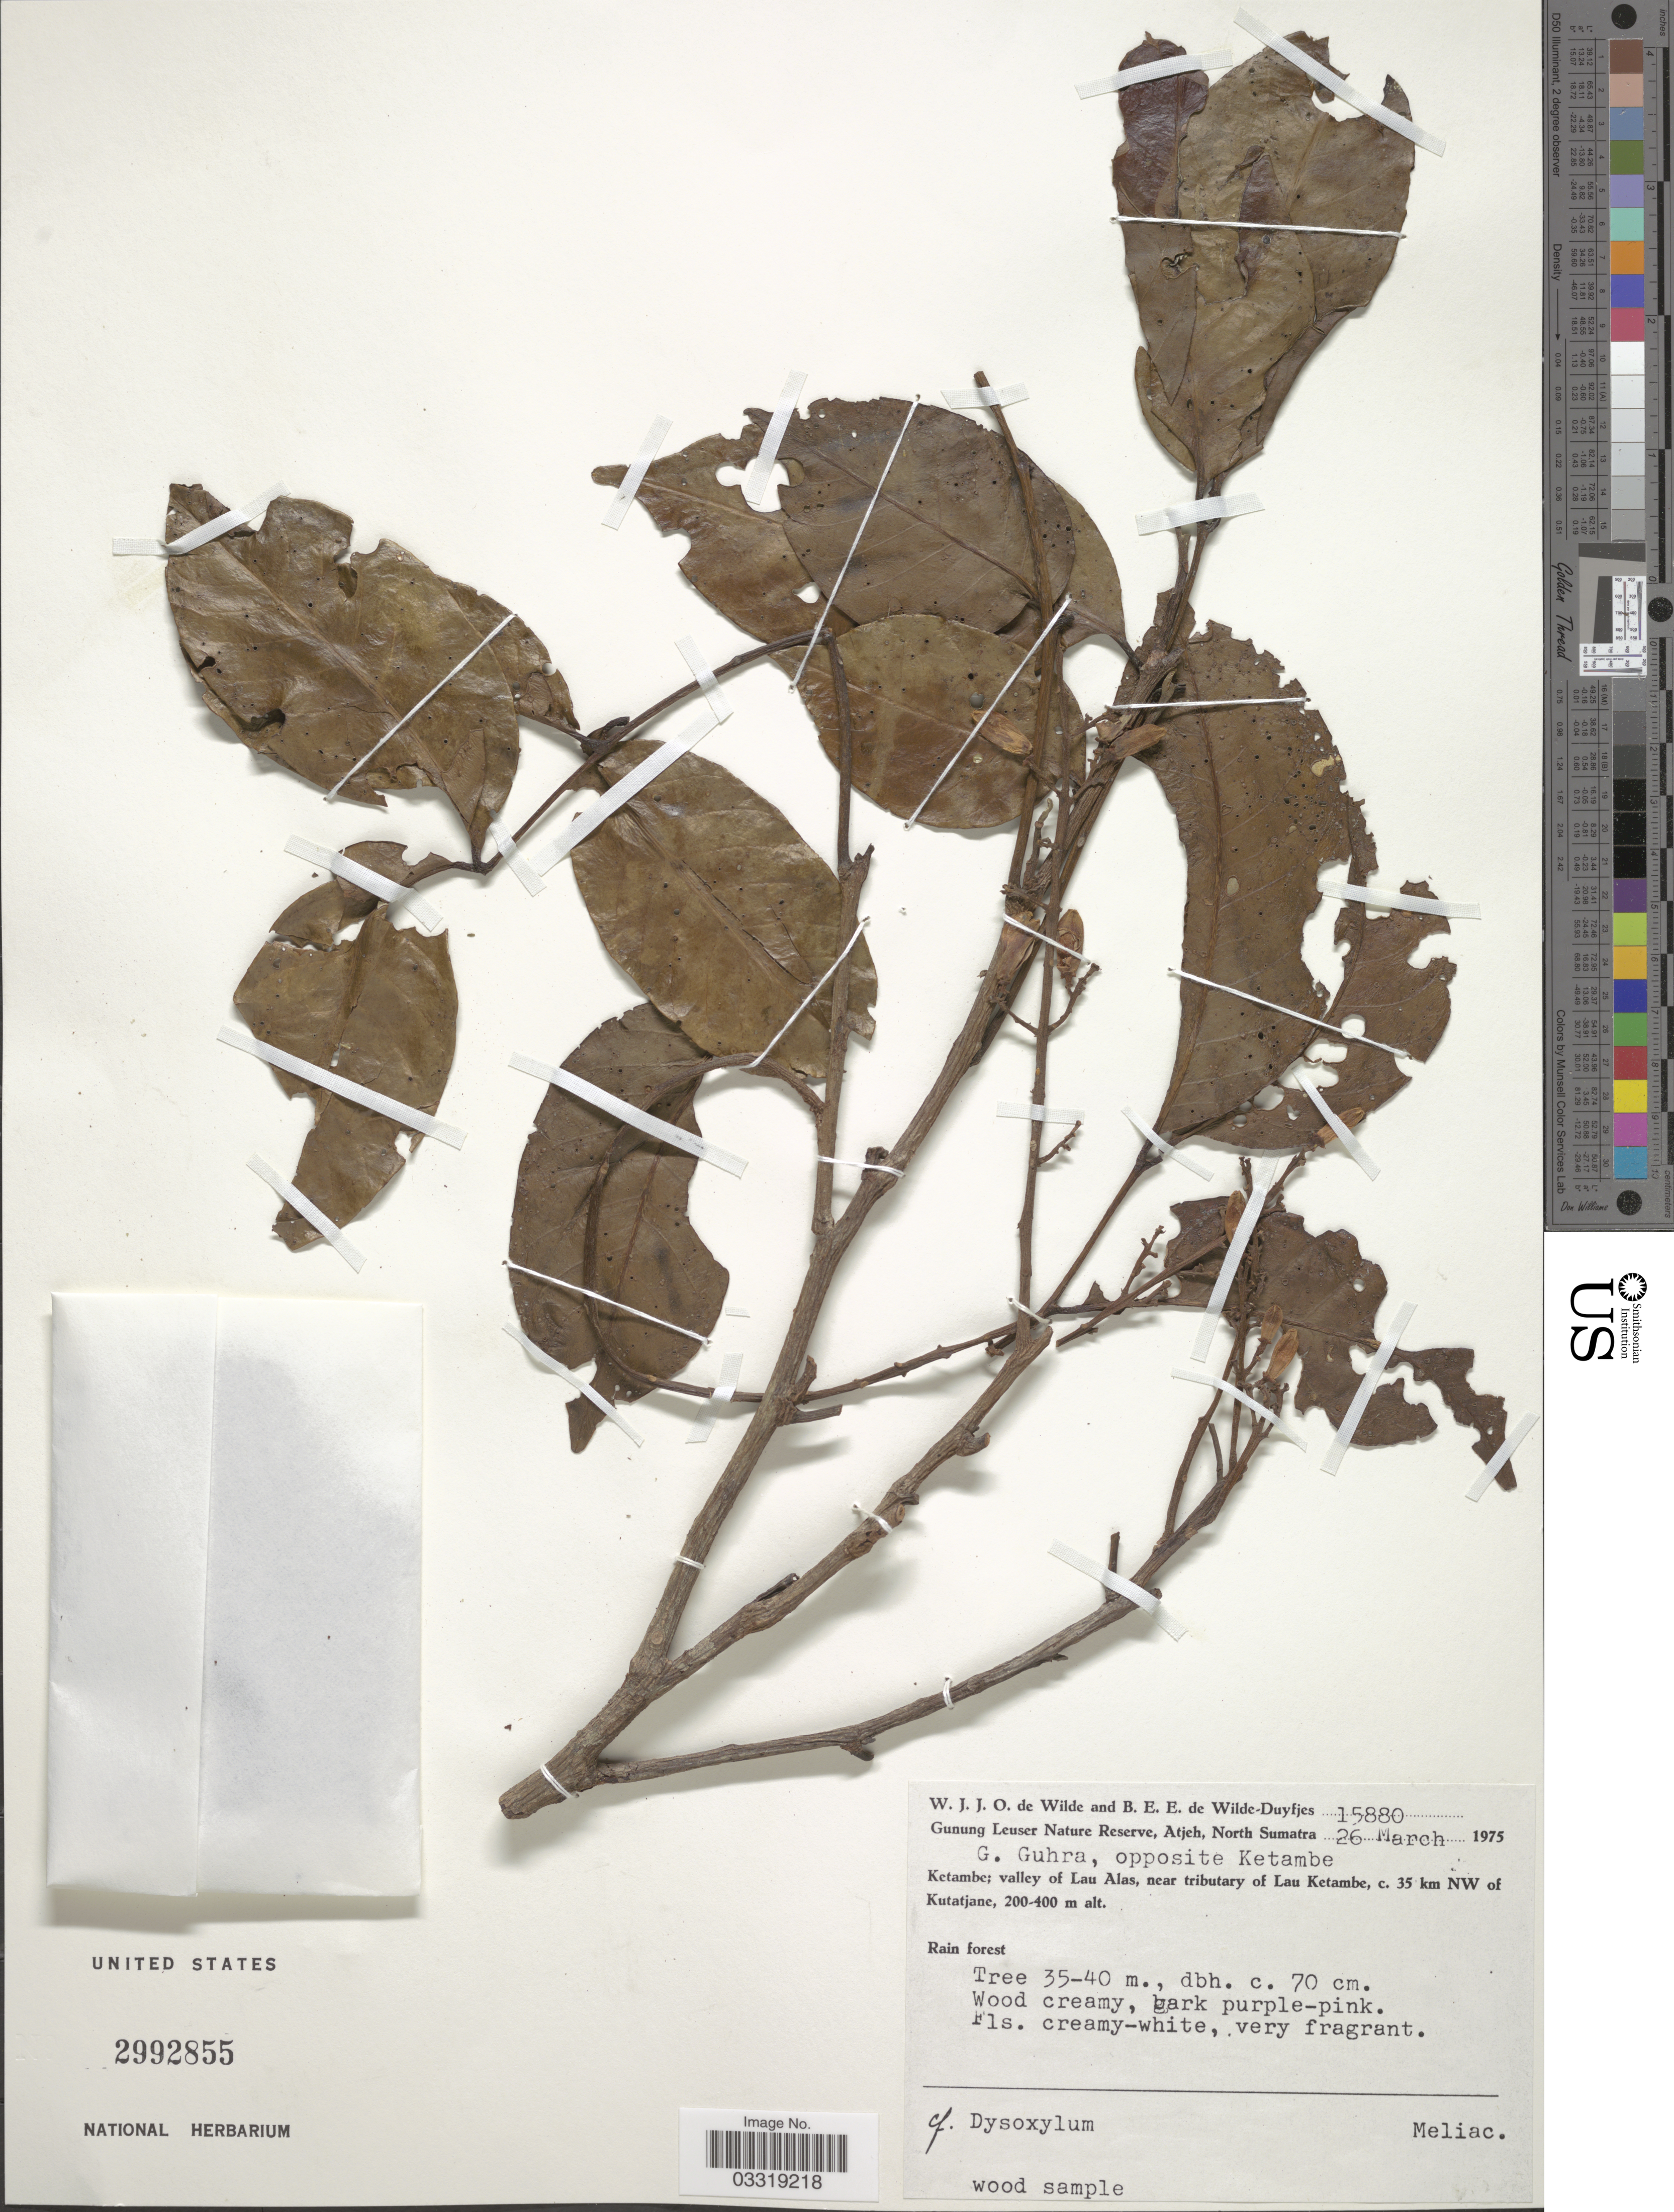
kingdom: Plantae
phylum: Tracheophyta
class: Magnoliopsida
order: Sapindales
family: Meliaceae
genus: Prasoxylon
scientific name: Prasoxylon excelsum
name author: (Spreng.) Mabb.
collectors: W. J. de Wilde & B. E. de Wilde-Duyfjes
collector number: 15880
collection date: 1975-03-26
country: Indonesia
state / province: Sumatra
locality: Gunung Leuser Nature Reserve, Atjeh, North Sumatra. G. Guhra, opposite Ketambe. Ketambe; valley of Lau Alas, near tributary of Lau Ketambe, c. 35 km NW of Kutatjane.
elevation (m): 200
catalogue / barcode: US 2992855